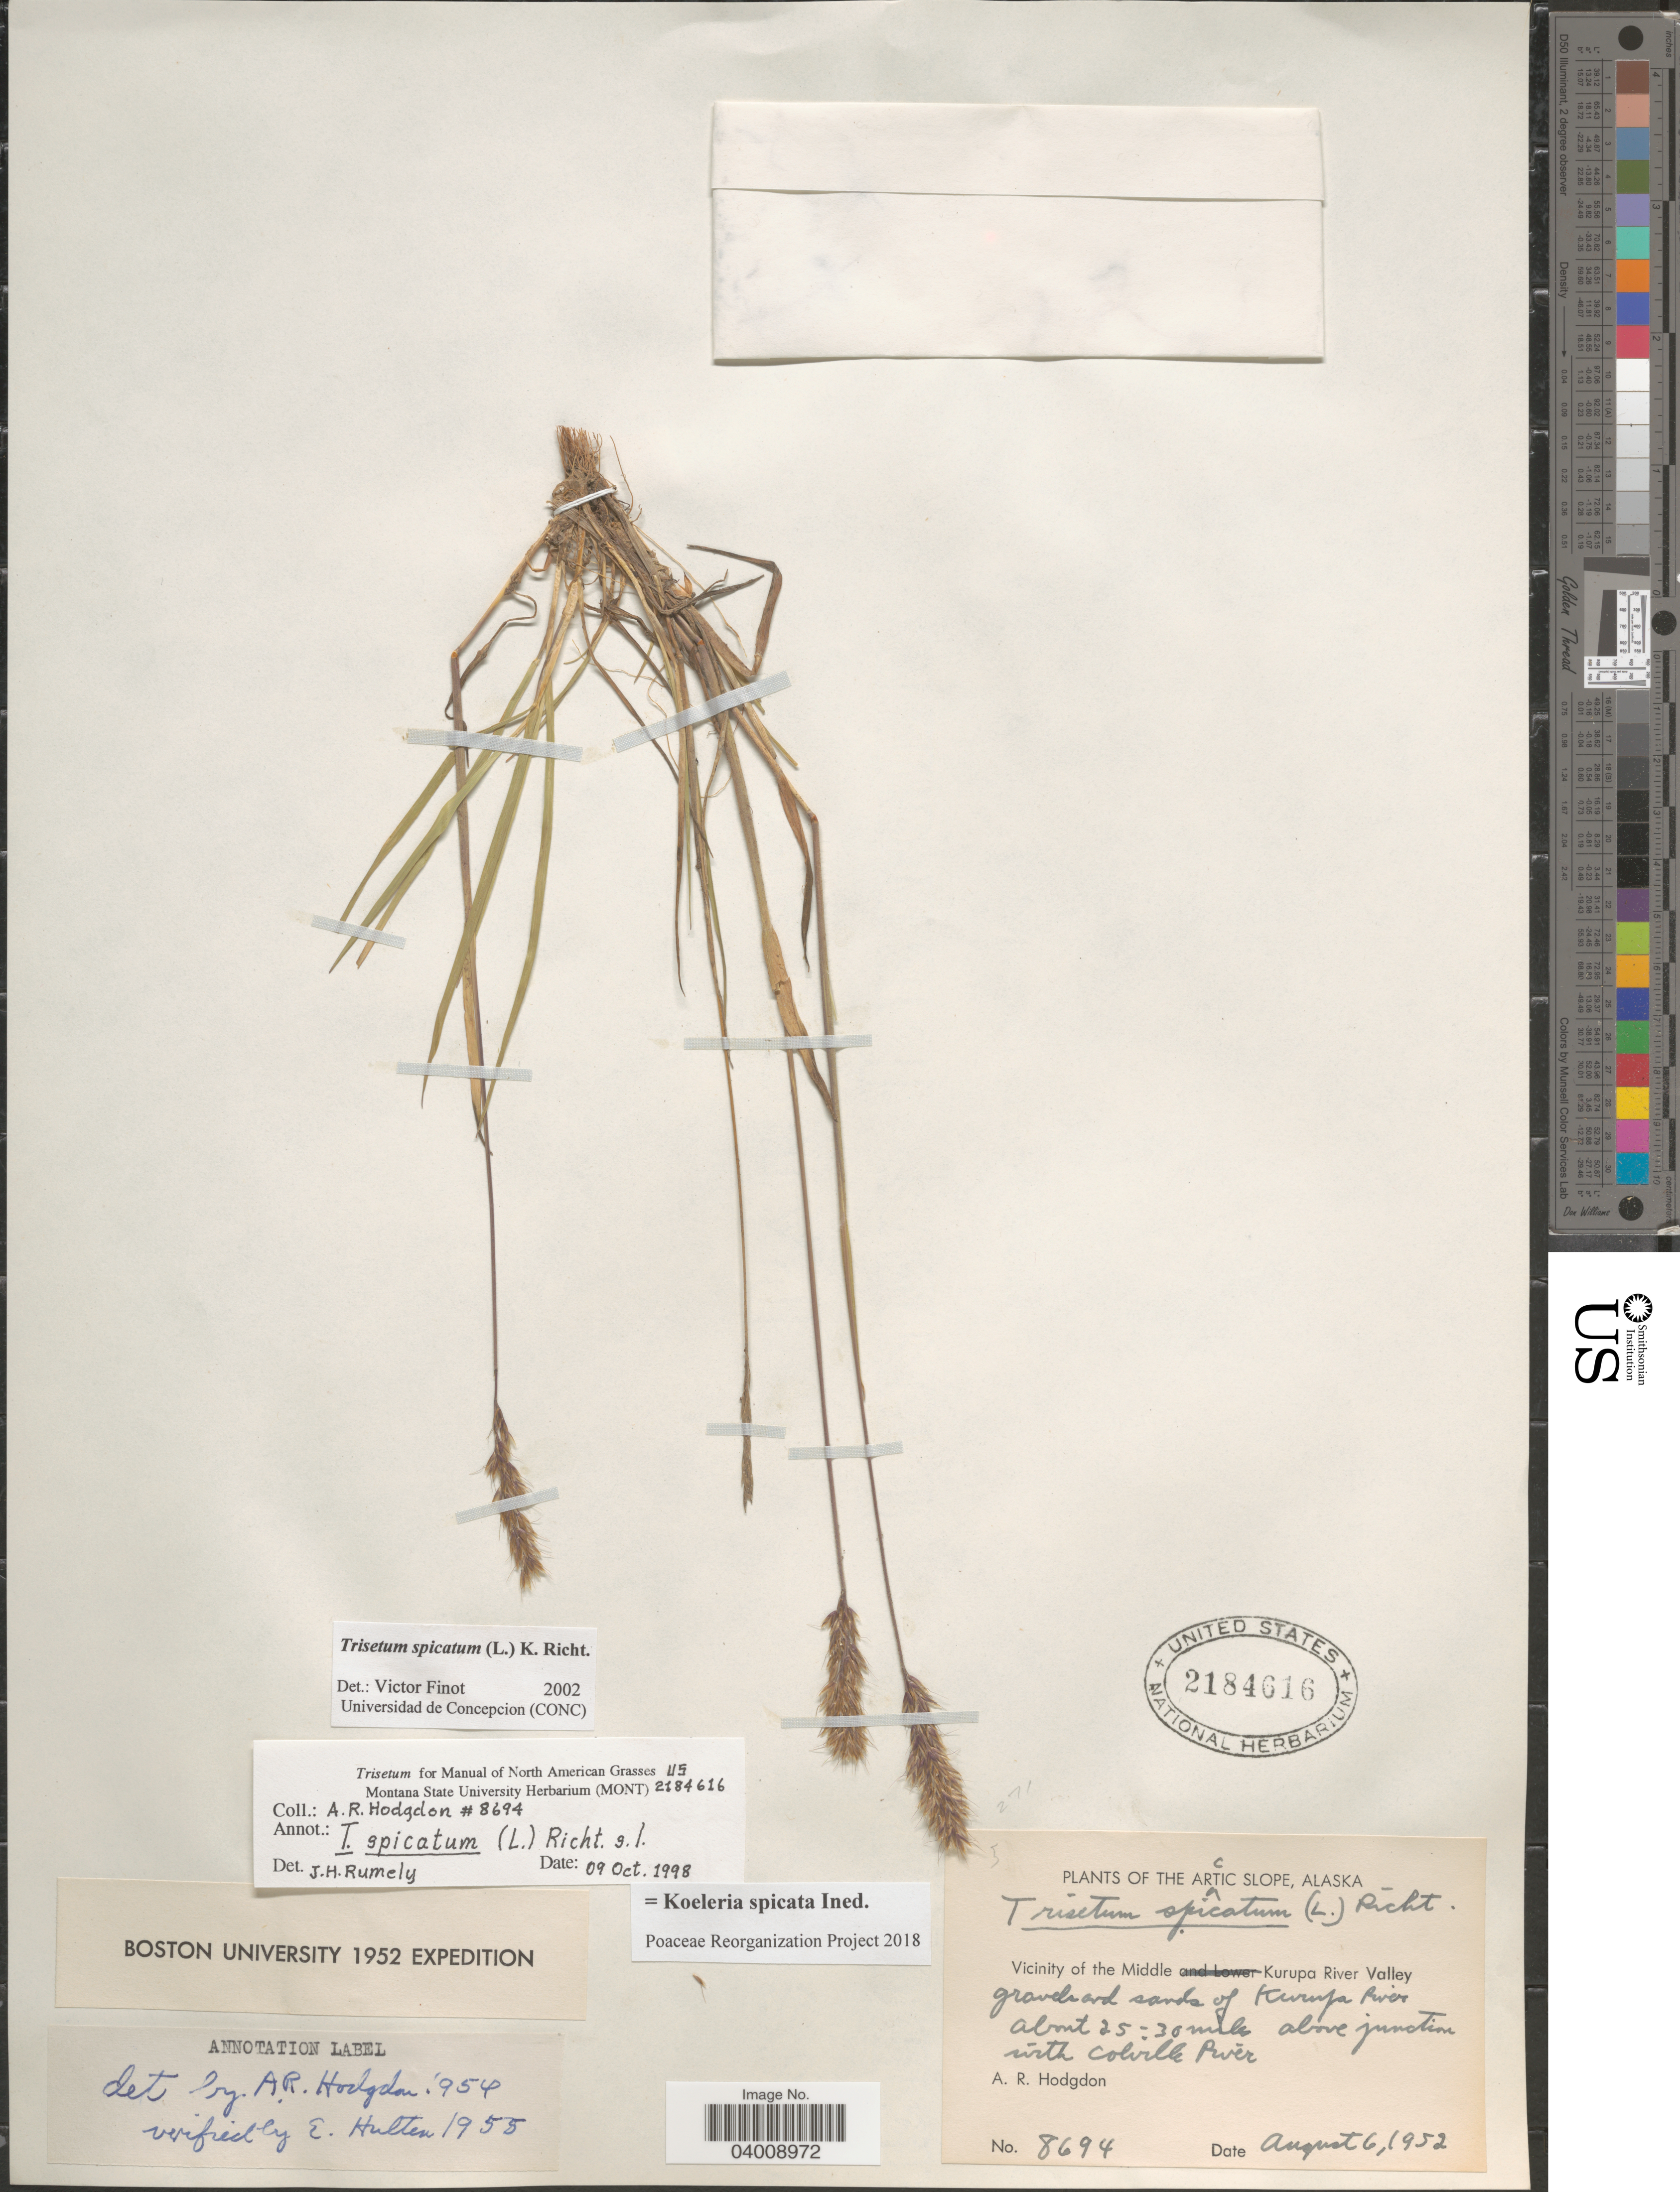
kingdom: Plantae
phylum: Tracheophyta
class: Liliopsida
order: Poales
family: Poaceae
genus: Koeleria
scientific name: Koeleria spicata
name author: (L.) Barberá et al.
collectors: A. R. Hodgdon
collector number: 8694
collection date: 1952-08-06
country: United States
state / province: Alaska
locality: Arctic Slope. Vicinity of the Middle Kurupa River Valley. Gravels and sands of Kurupa River about 25-30 miles above junction with Colville River.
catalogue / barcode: US 2184616